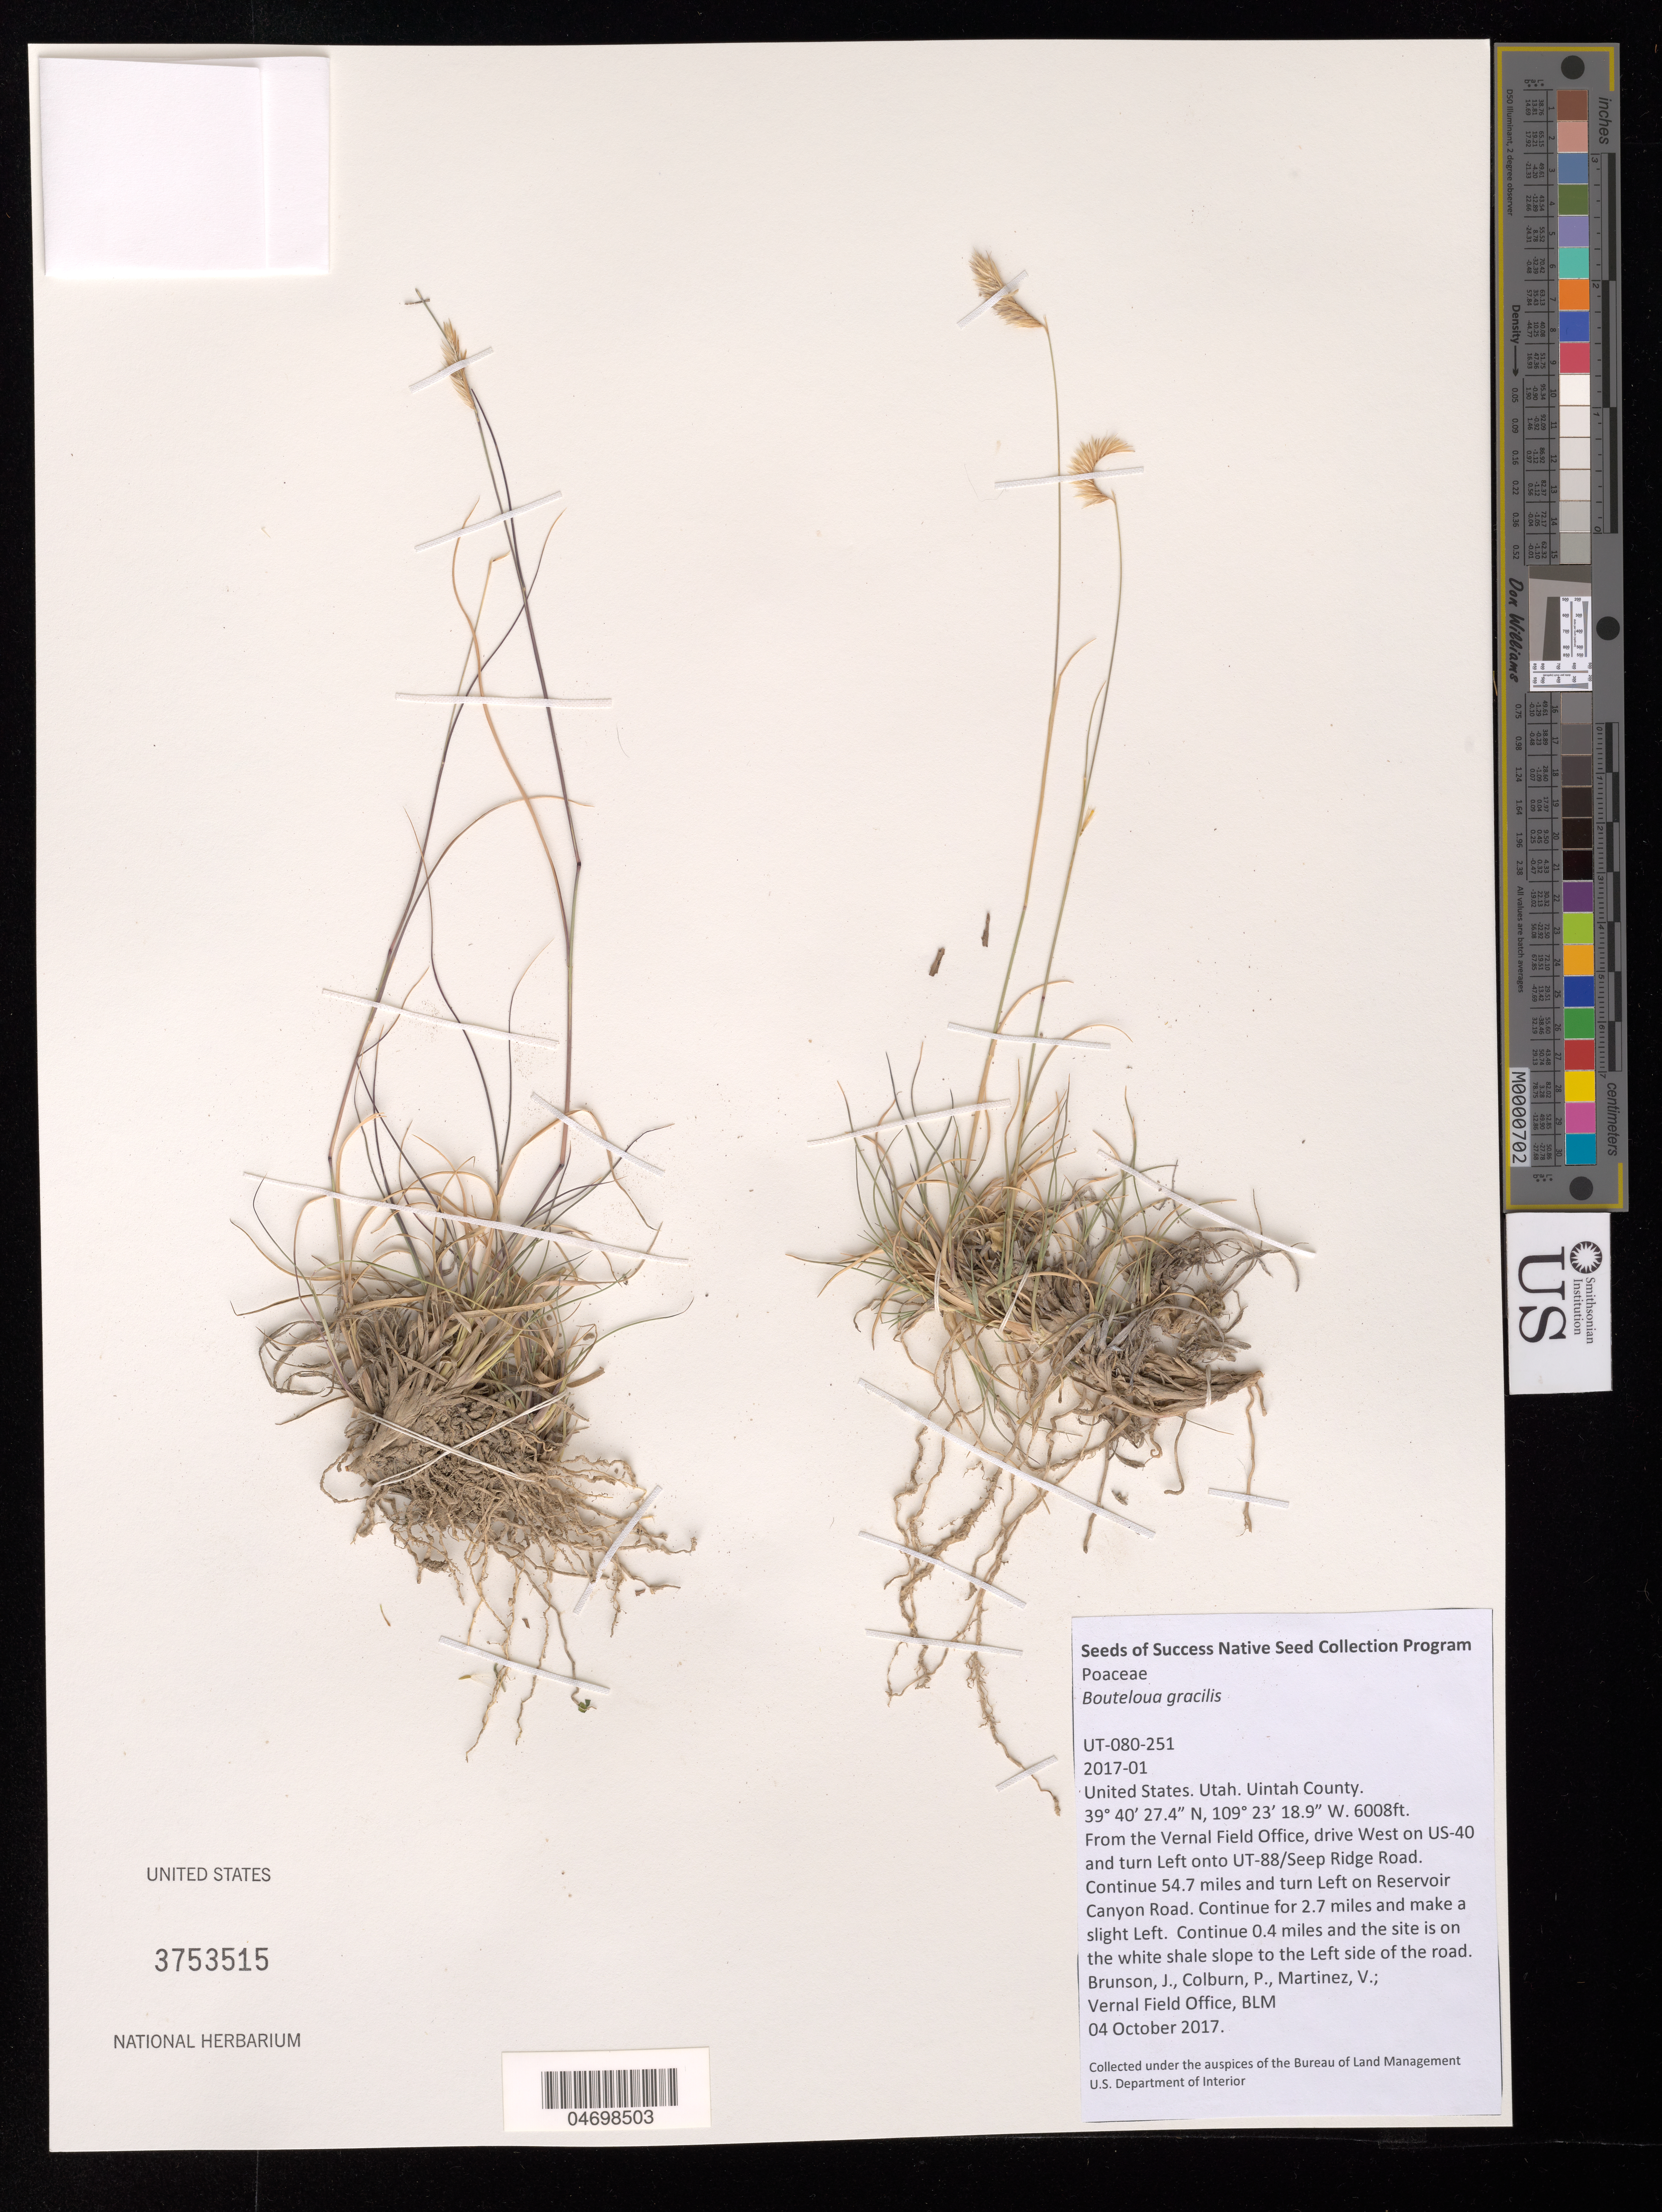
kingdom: Plantae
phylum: Tracheophyta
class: Liliopsida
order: Poales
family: Poaceae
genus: Bouteloua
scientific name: Bouteloua gracilis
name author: (Kunth) Lag. ex Griffiths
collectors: J. Brunson, P. Colburn & V. Martinez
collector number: UT080-251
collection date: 2017-10-04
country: United States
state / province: Utah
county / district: Unitah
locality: Reservoir Canyon Road.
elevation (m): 1831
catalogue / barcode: US 3753515